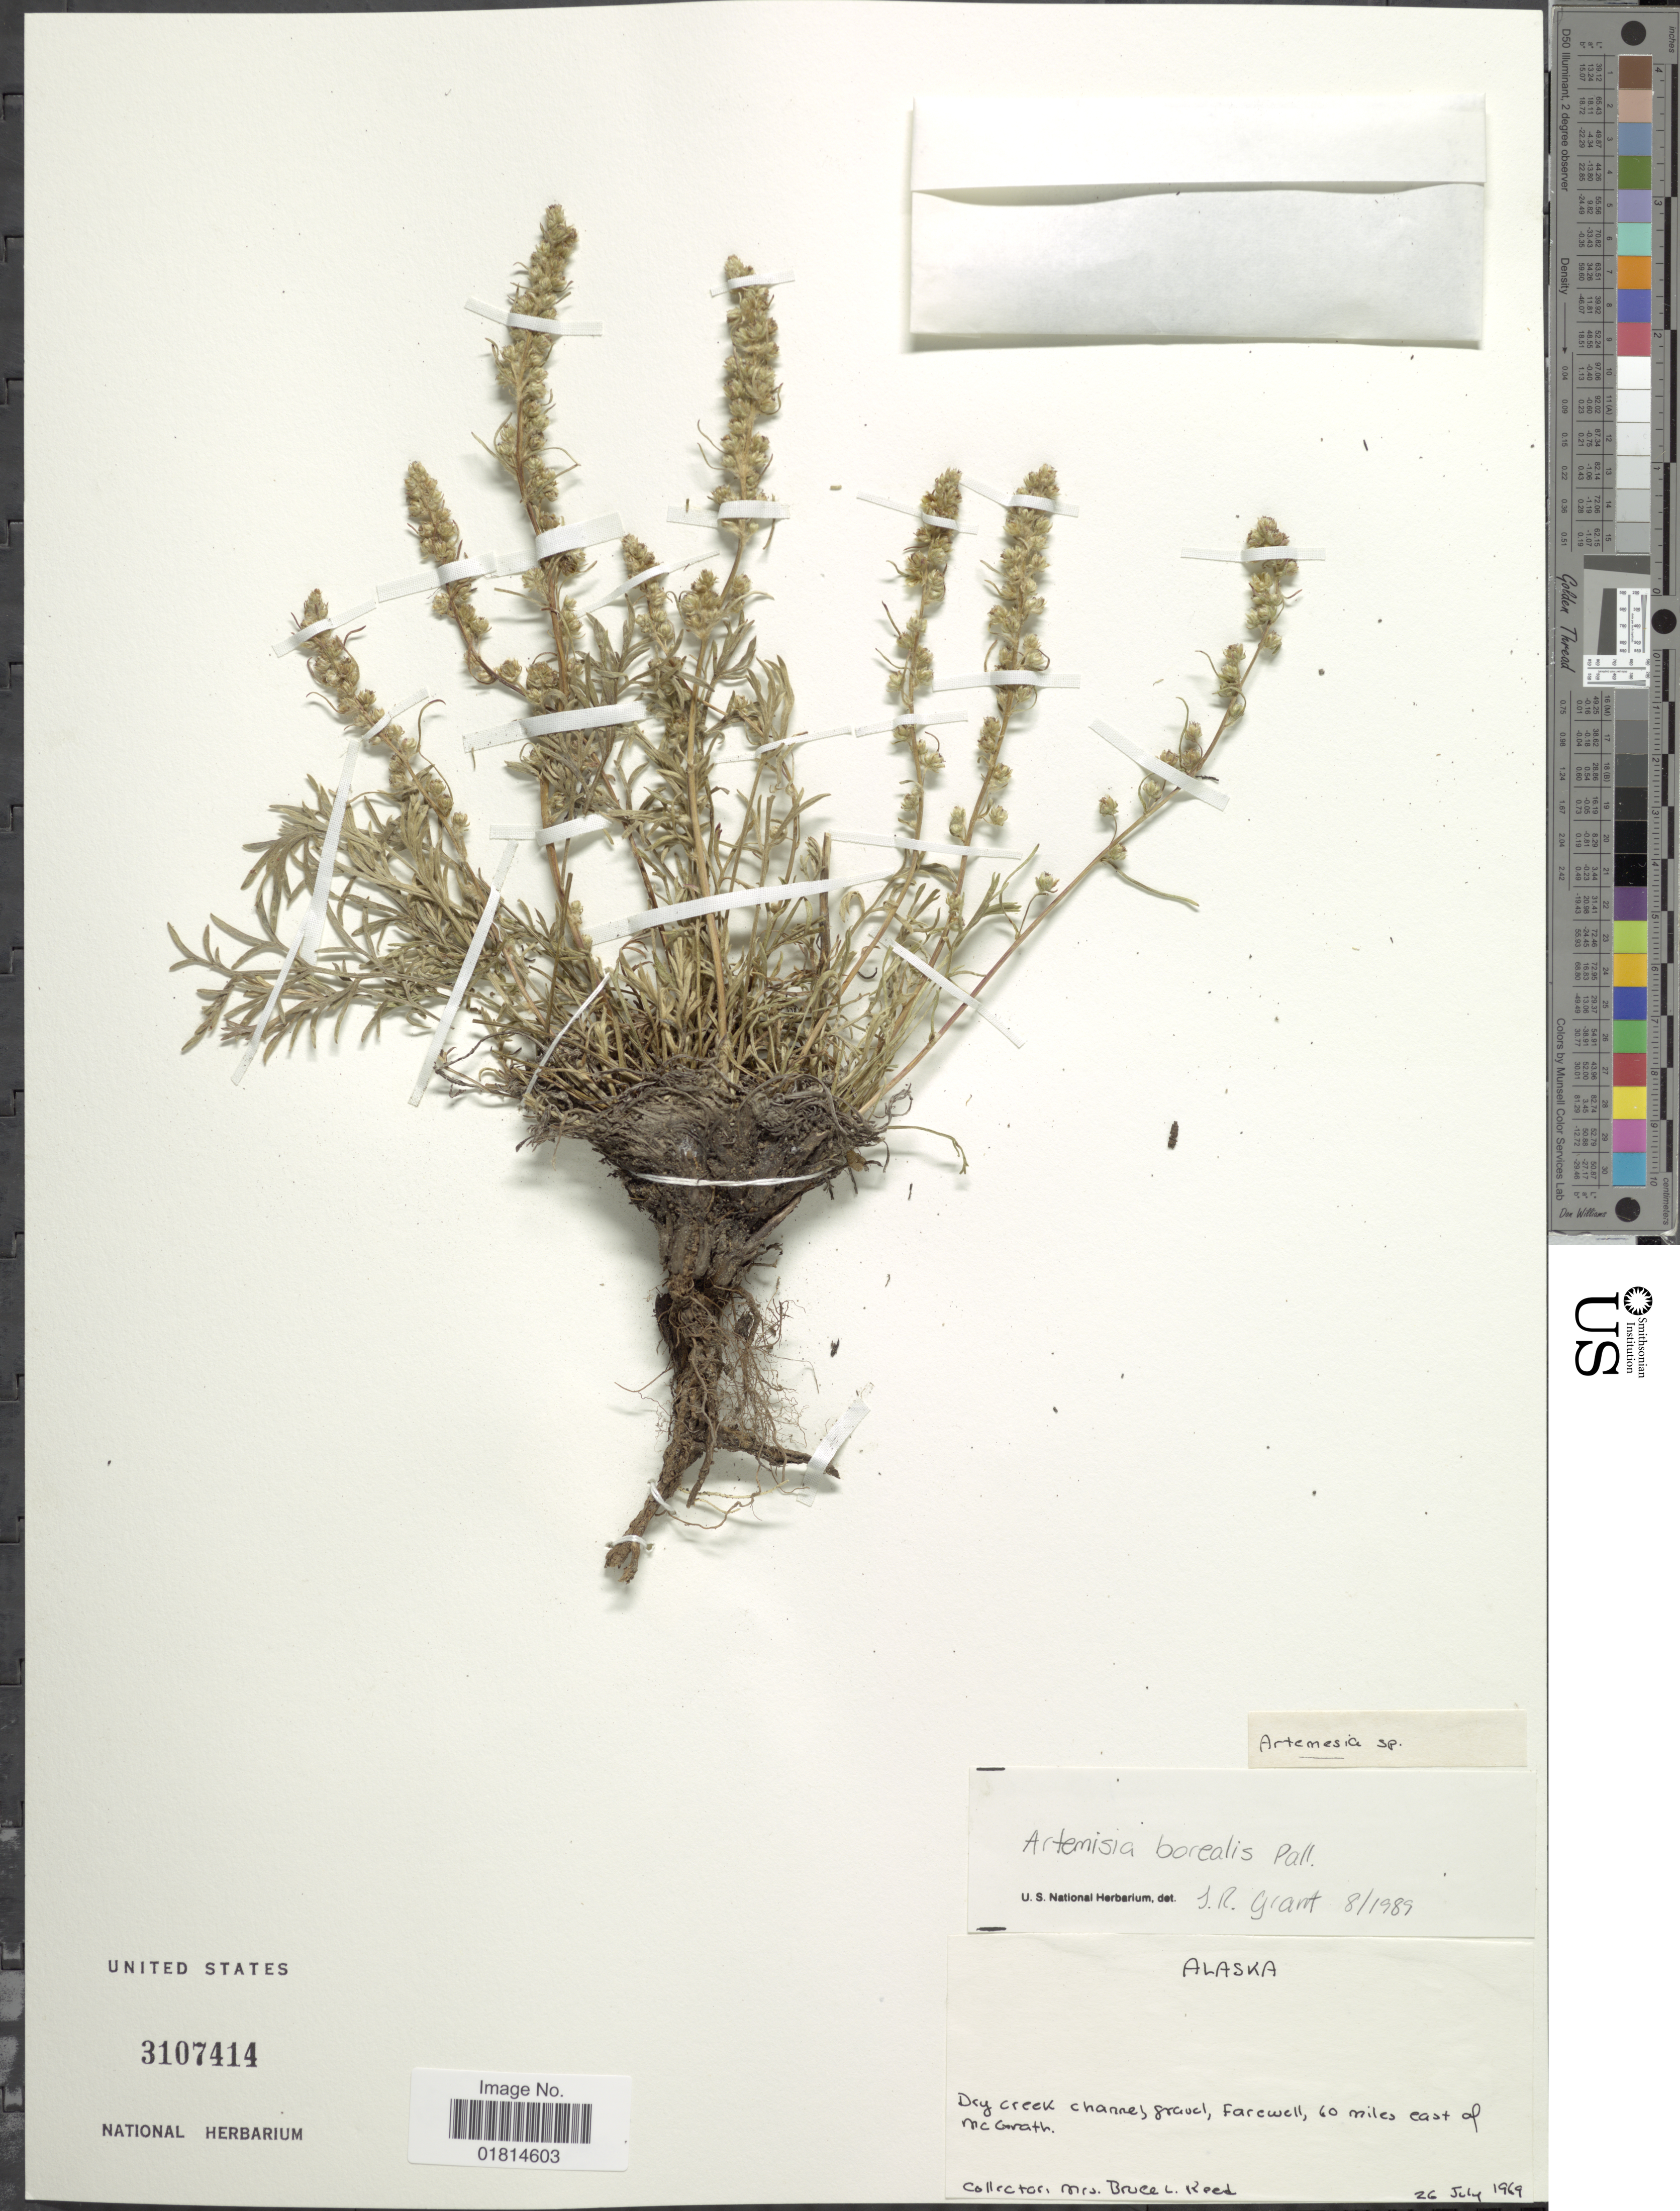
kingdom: Plantae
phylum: Tracheophyta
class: Magnoliopsida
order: Asterales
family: Asteraceae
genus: Artemisia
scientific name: Artemisia borealis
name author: Pall.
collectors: B. Reed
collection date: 1969-07-26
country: United States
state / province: Alaska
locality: Dry creek channel gravel, Farewell, 60 miles east of McGrath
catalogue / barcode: US 3107414